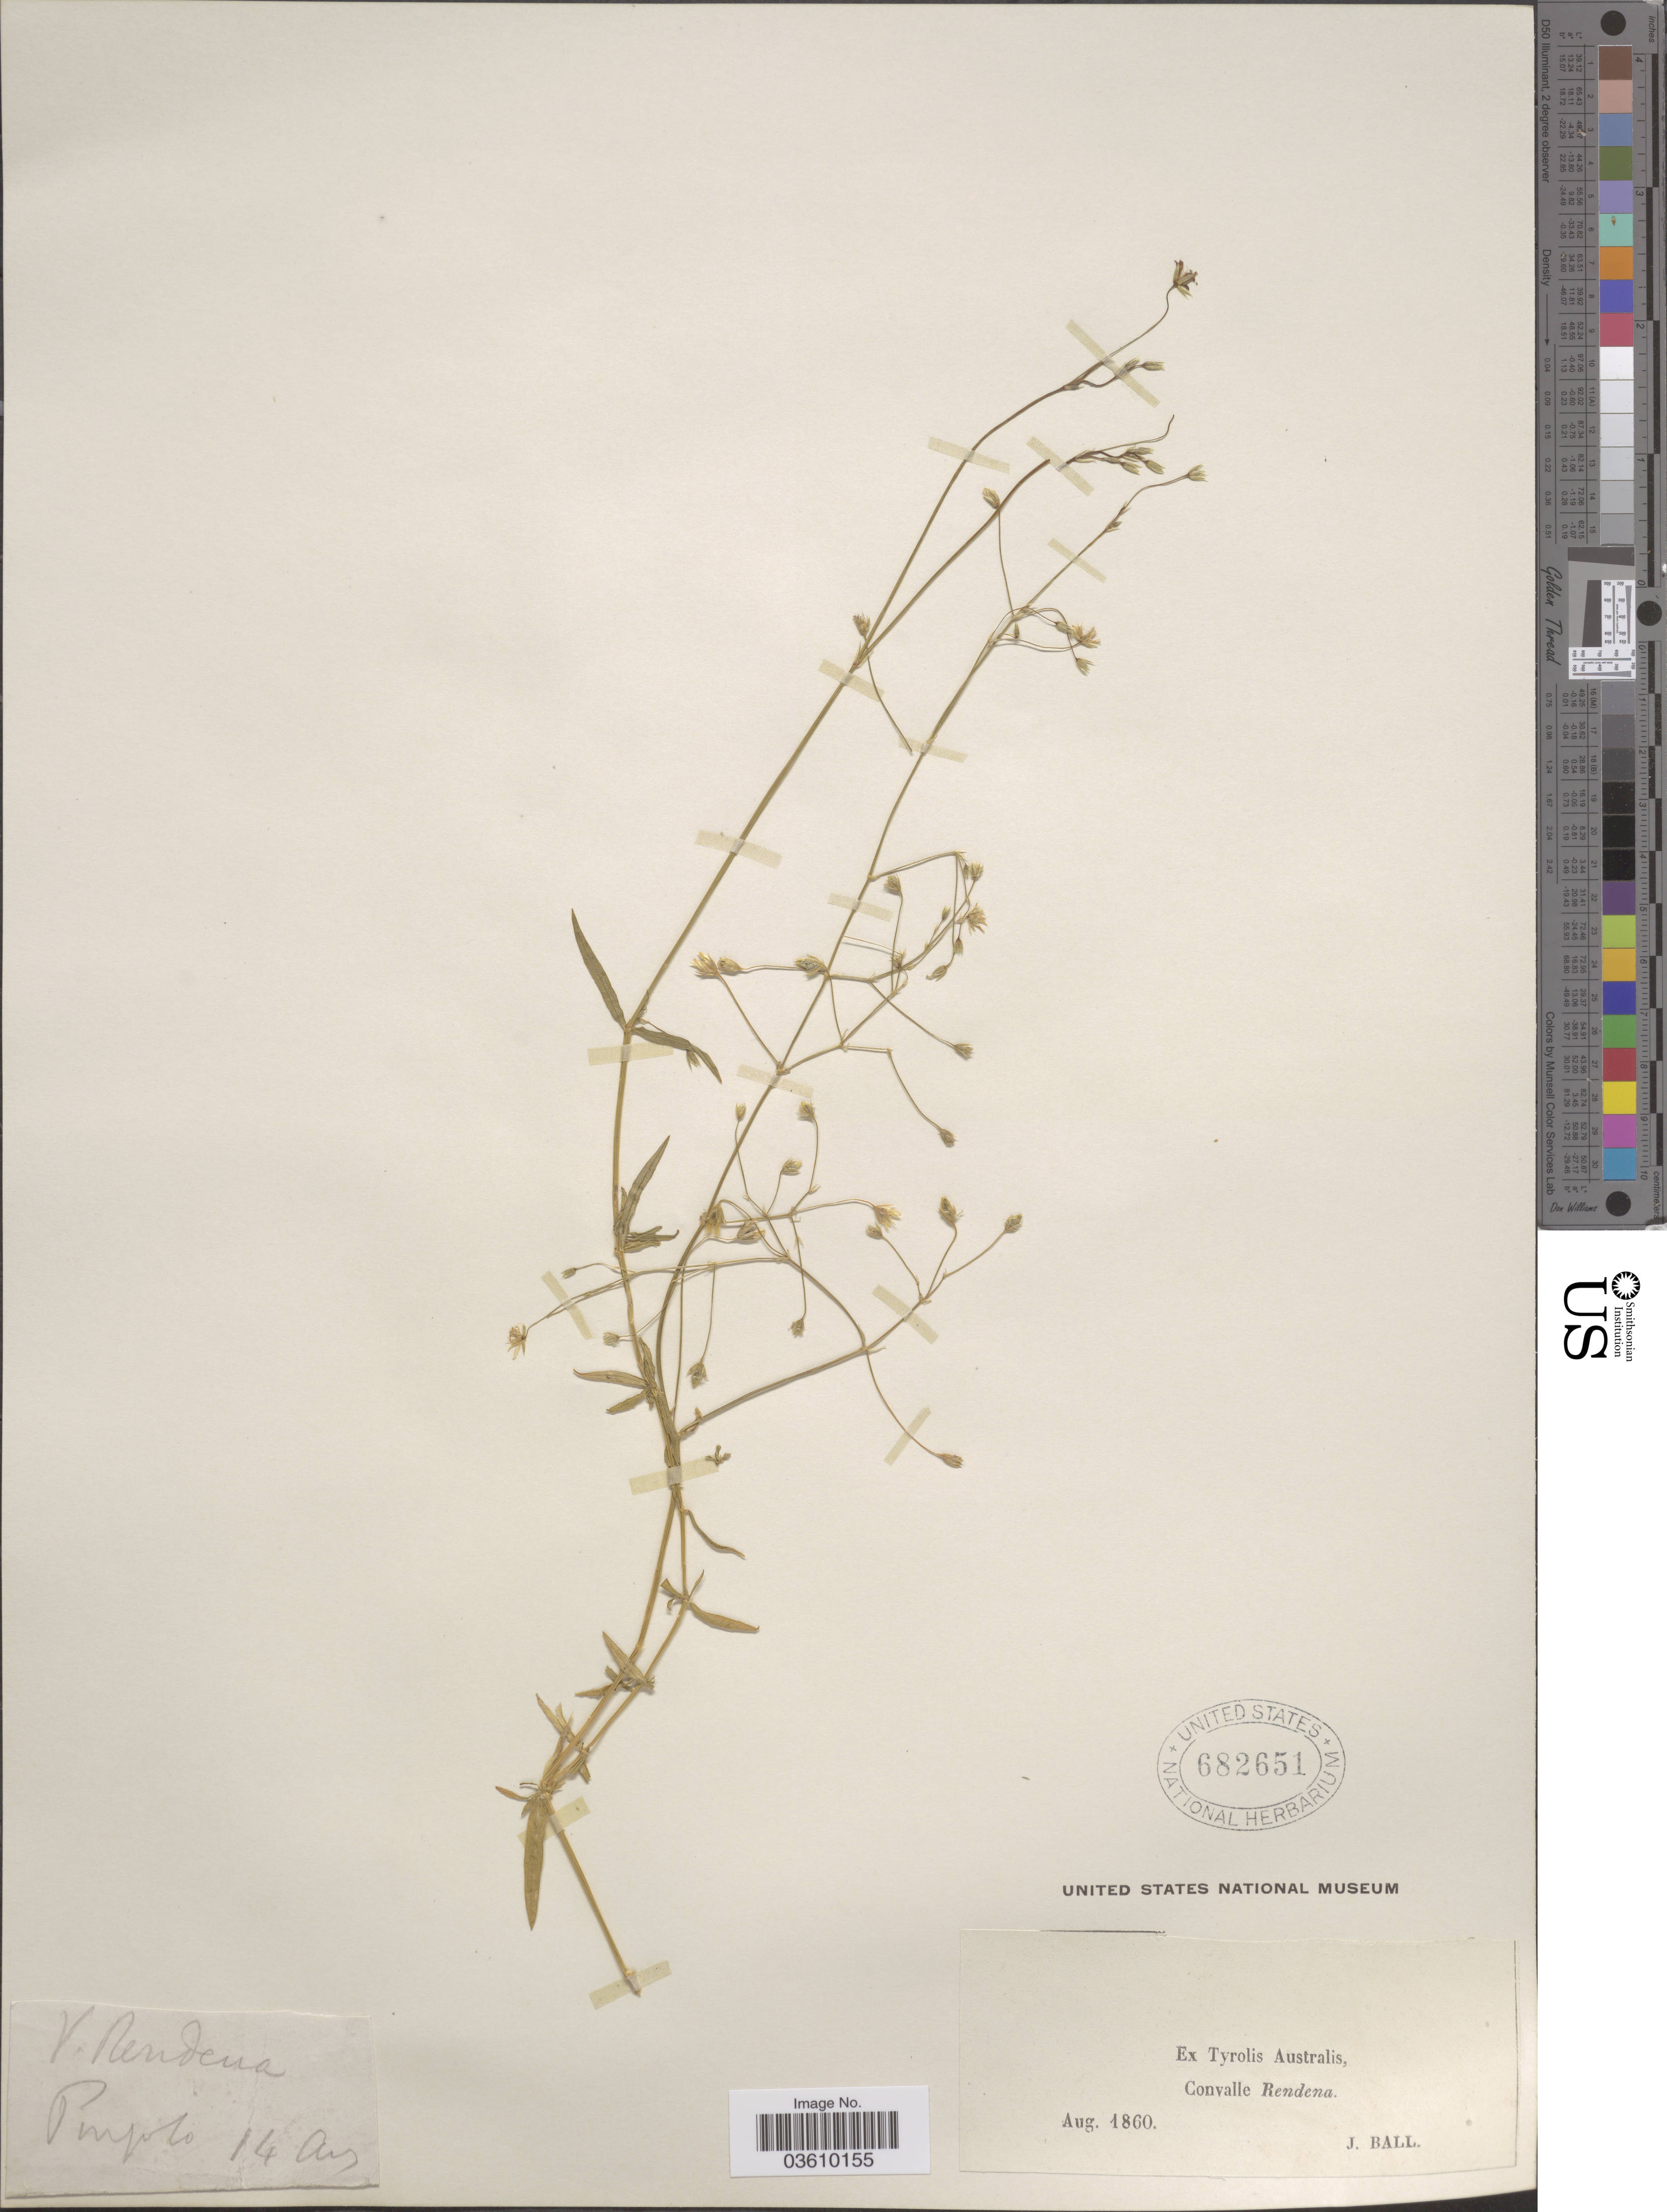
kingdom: Plantae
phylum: Tracheophyta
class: Magnoliopsida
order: Caryophyllales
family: Caryophyllaceae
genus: Stellaria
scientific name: Stellaria sp.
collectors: J. Ball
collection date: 1860-08-14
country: Italy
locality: Ex Tyrolis Australis, Convalle Rendena.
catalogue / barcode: US 682651